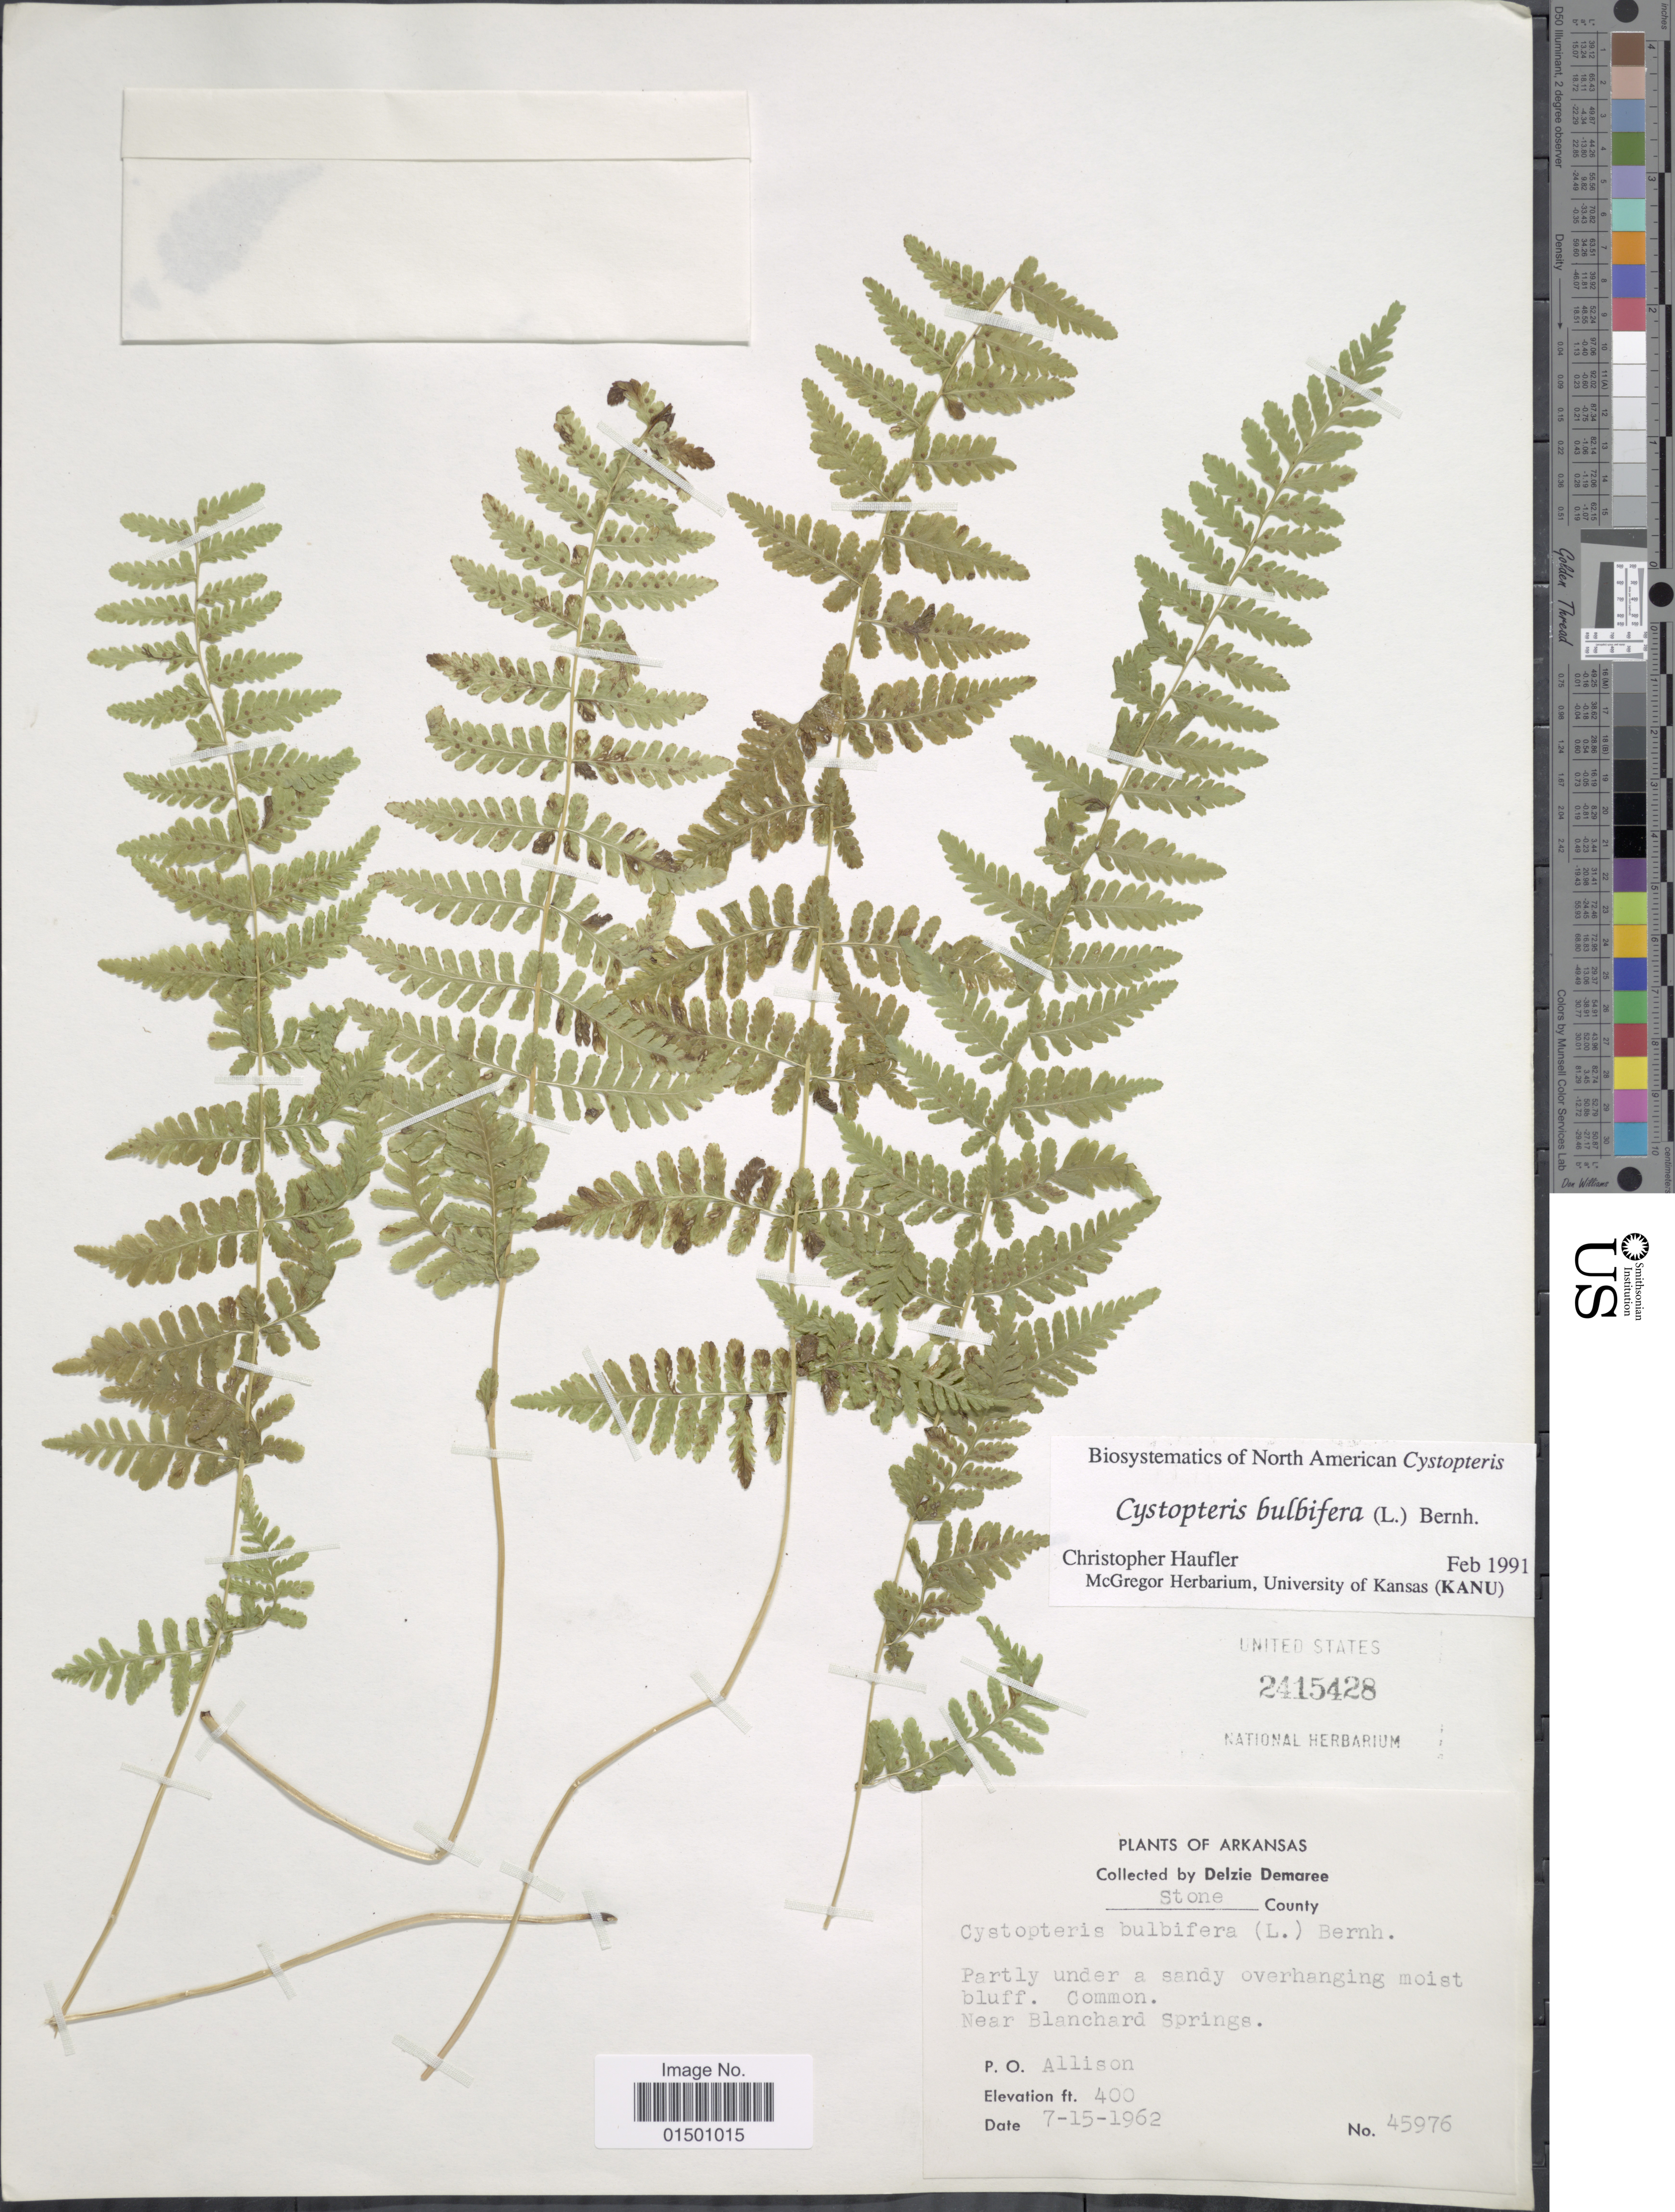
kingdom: Plantae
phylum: Tracheophyta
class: Polypodiopsida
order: Polypodiales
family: Cystopteridaceae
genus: Cystopteris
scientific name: Cystopteris bulbifera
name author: (L.) Bernh.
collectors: D. Demaree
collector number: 45976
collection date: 1962-07-15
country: United States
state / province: Arkansas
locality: Stone County, near Blanchard Springs, P.O. Allison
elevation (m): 122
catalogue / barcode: US 2415428